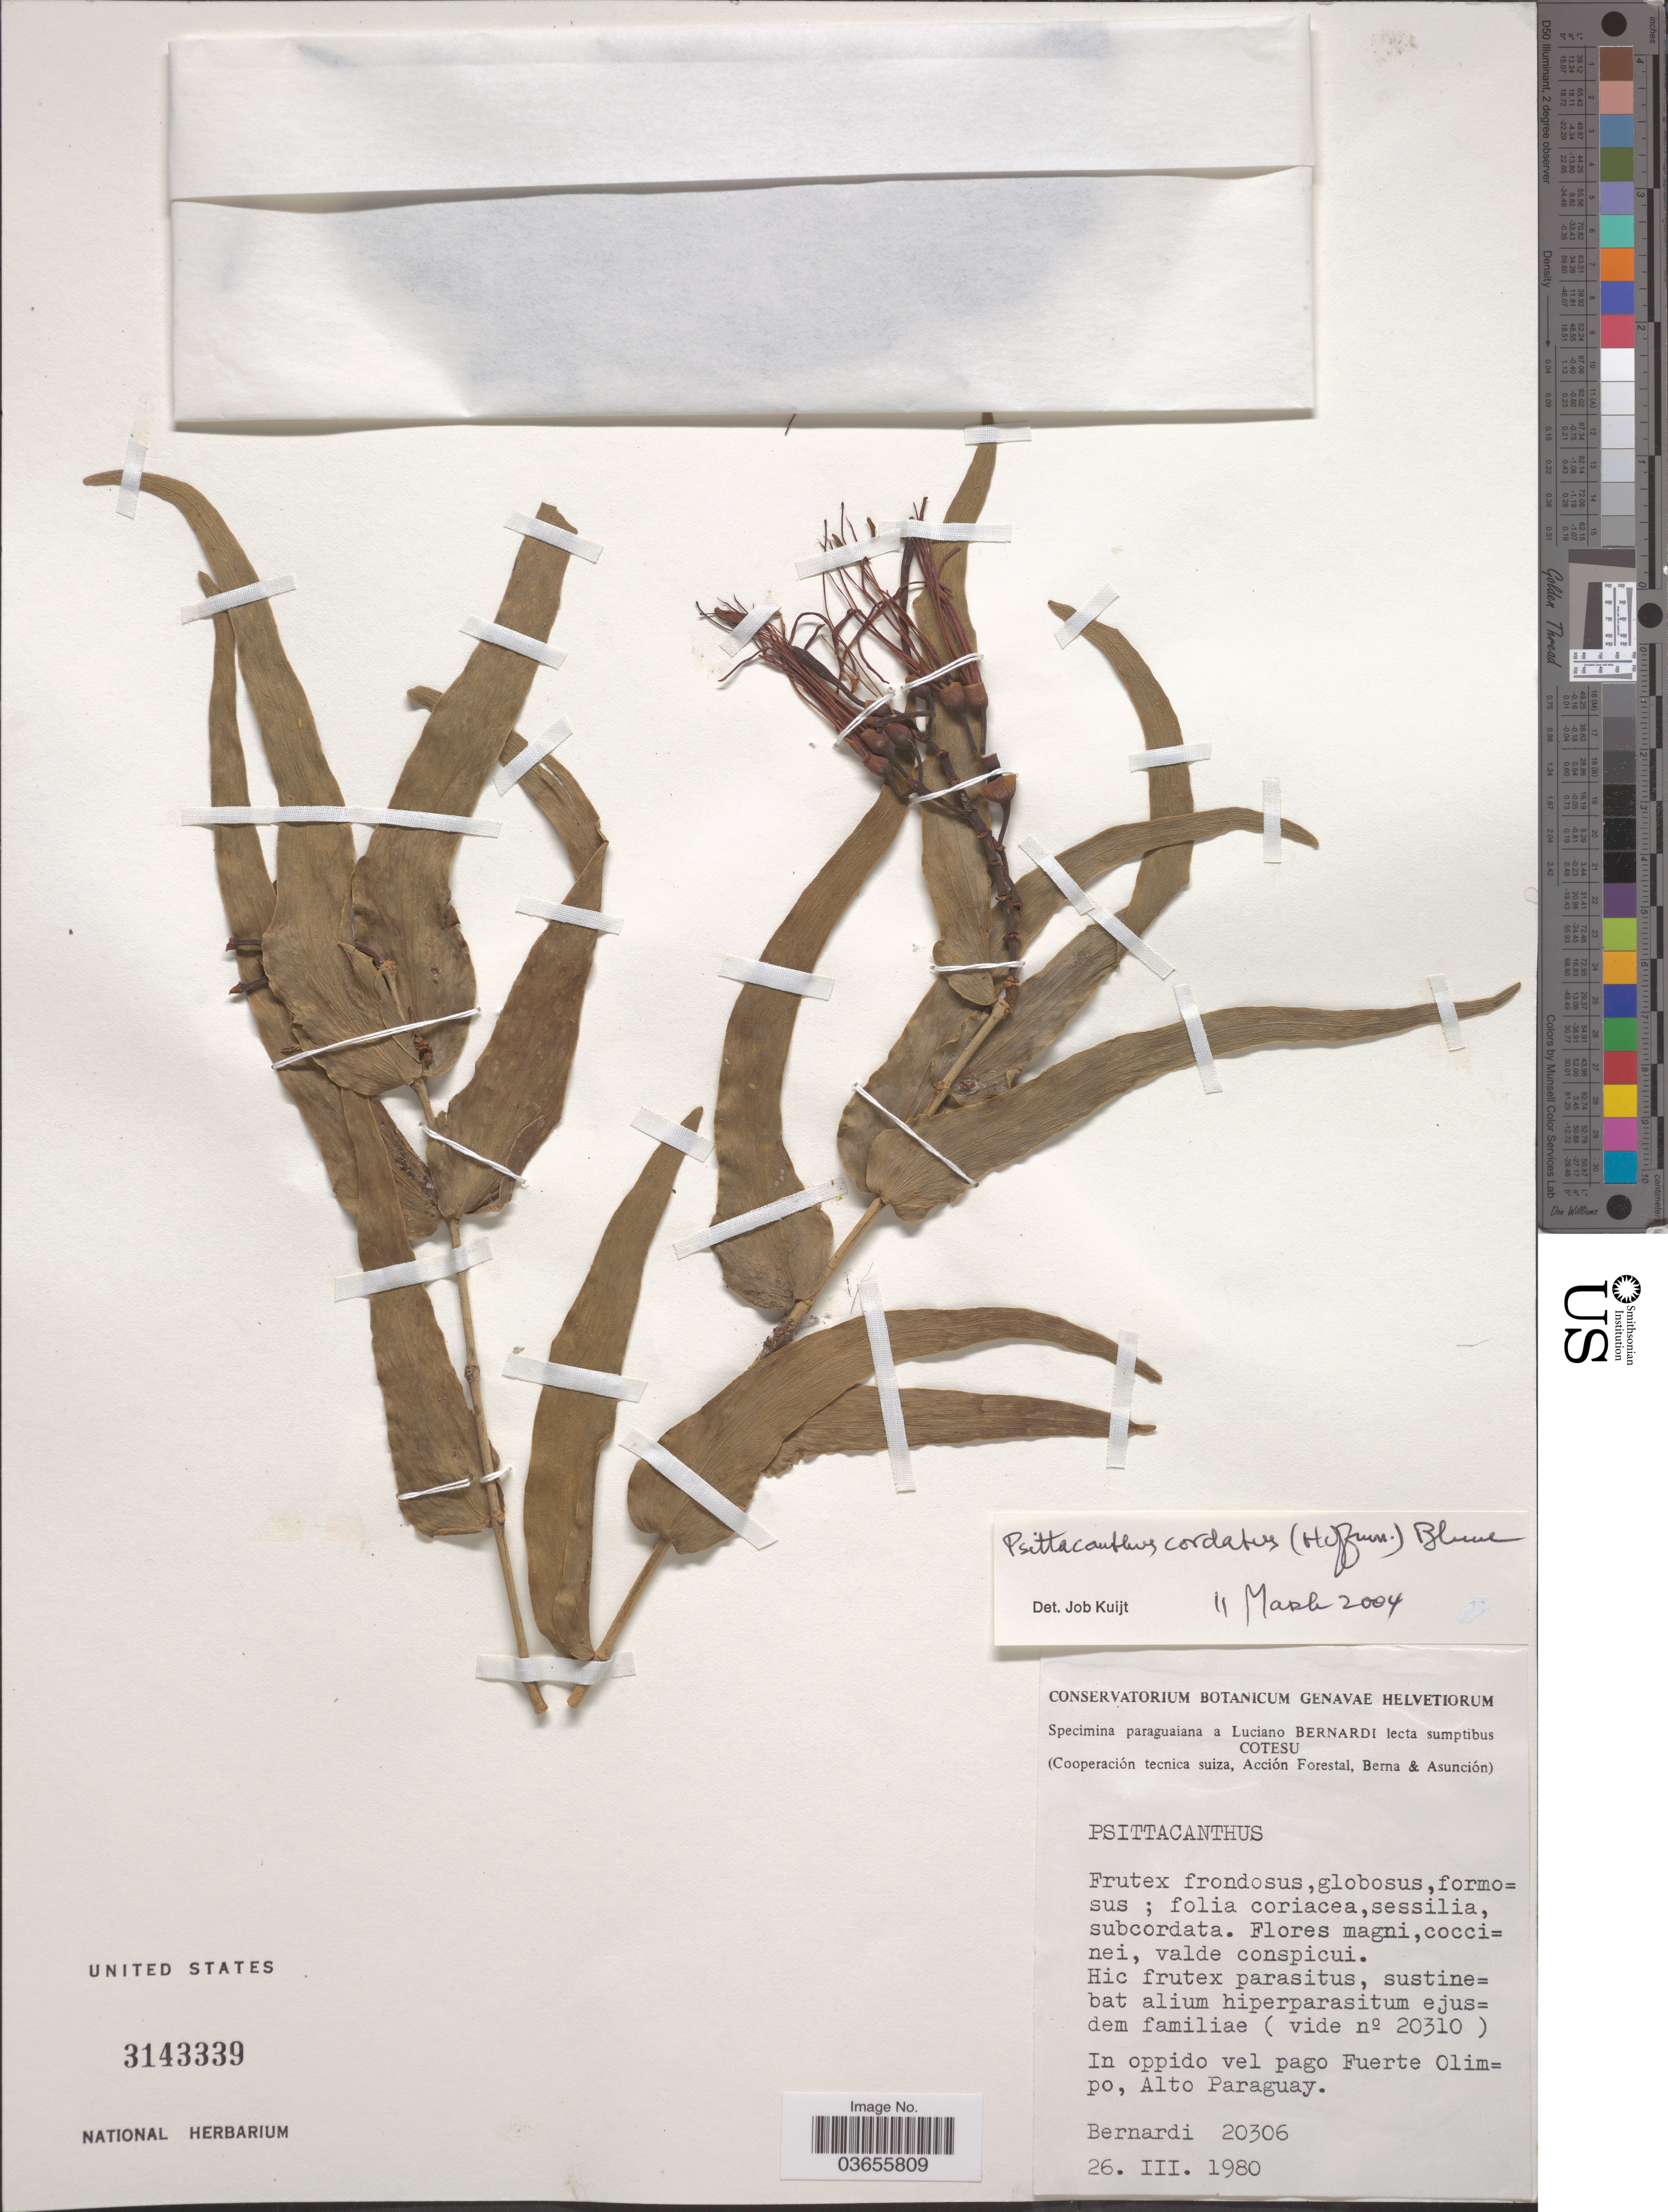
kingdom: Plantae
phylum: Tracheophyta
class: Magnoliopsida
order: Santalales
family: Loranthaceae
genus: Psittacanthus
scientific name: Psittacanthus cordatus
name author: (Hoffmanns.) Blume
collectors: L. Bernardi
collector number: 20306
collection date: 1980-03-26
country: Paraguay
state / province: Alto Paraguay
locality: In oppido vel pago Fuerte Olimpo.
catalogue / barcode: US 3143339